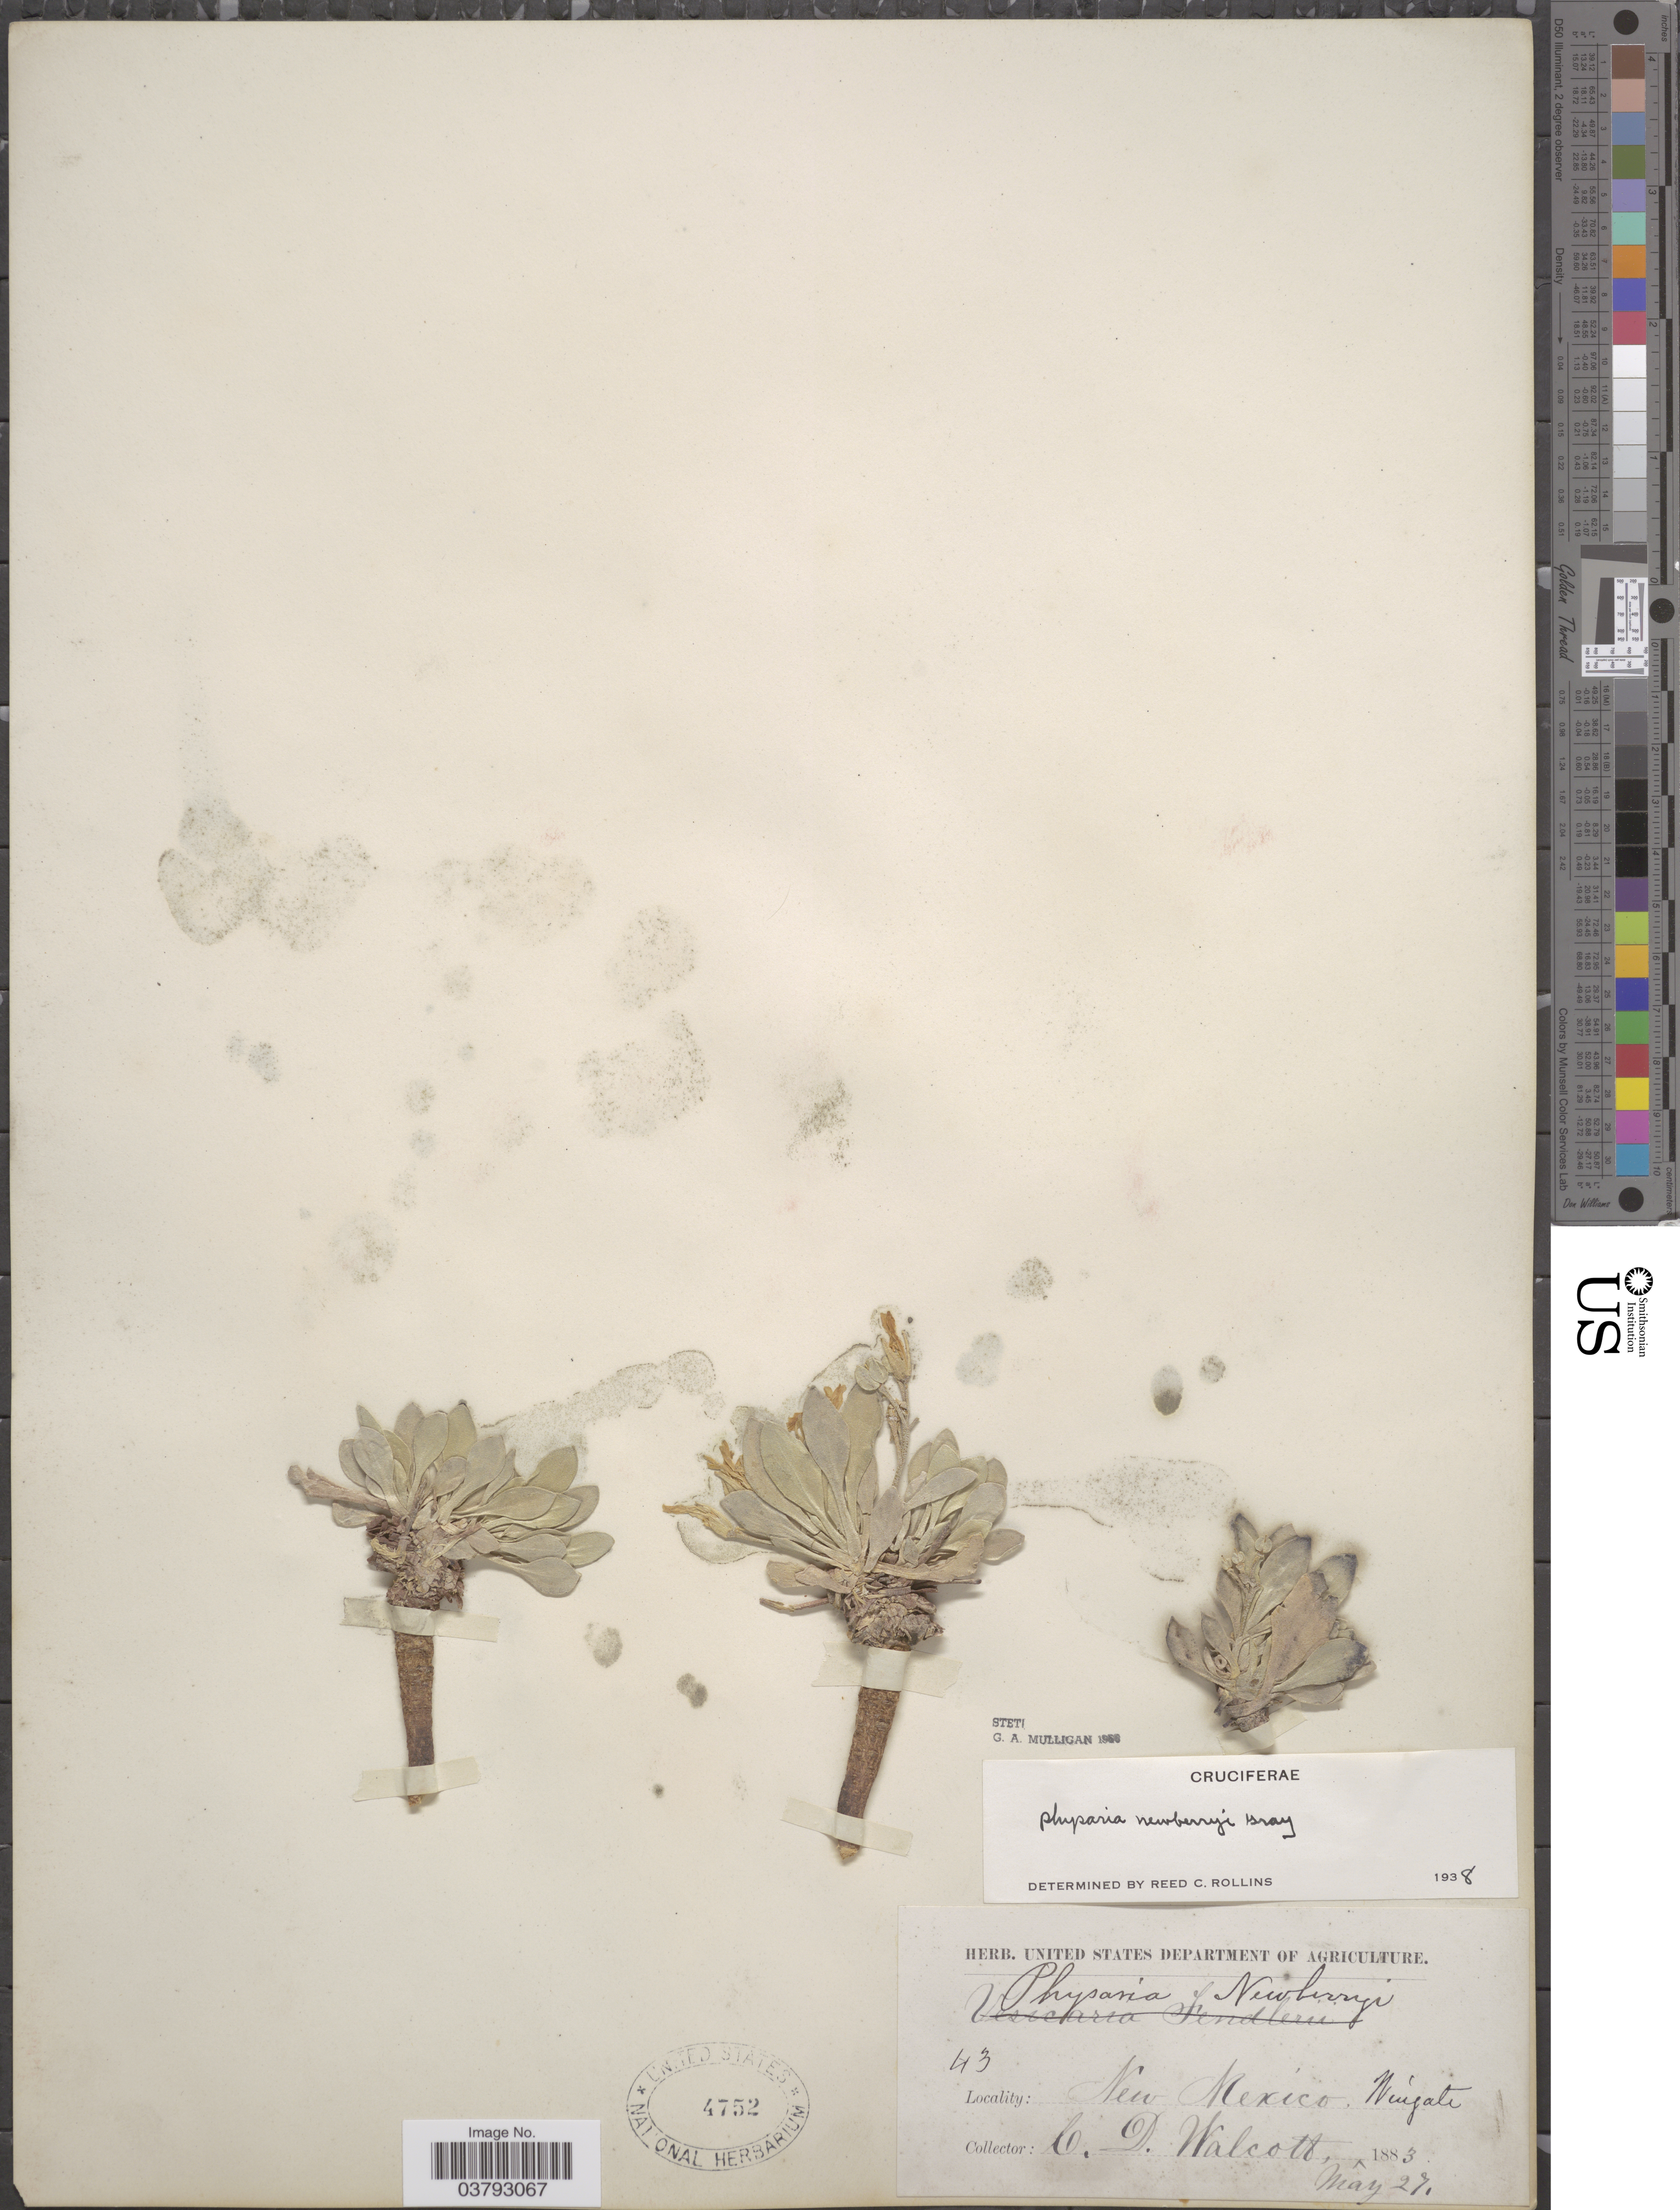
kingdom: Plantae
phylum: Tracheophyta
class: Magnoliopsida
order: Brassicales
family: Brassicaceae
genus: Physaria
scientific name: Physaria newberryi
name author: A. Gray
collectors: C. Walcott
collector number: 43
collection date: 1883-05-27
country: United States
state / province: New Mexico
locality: Wingate.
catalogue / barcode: US 4752